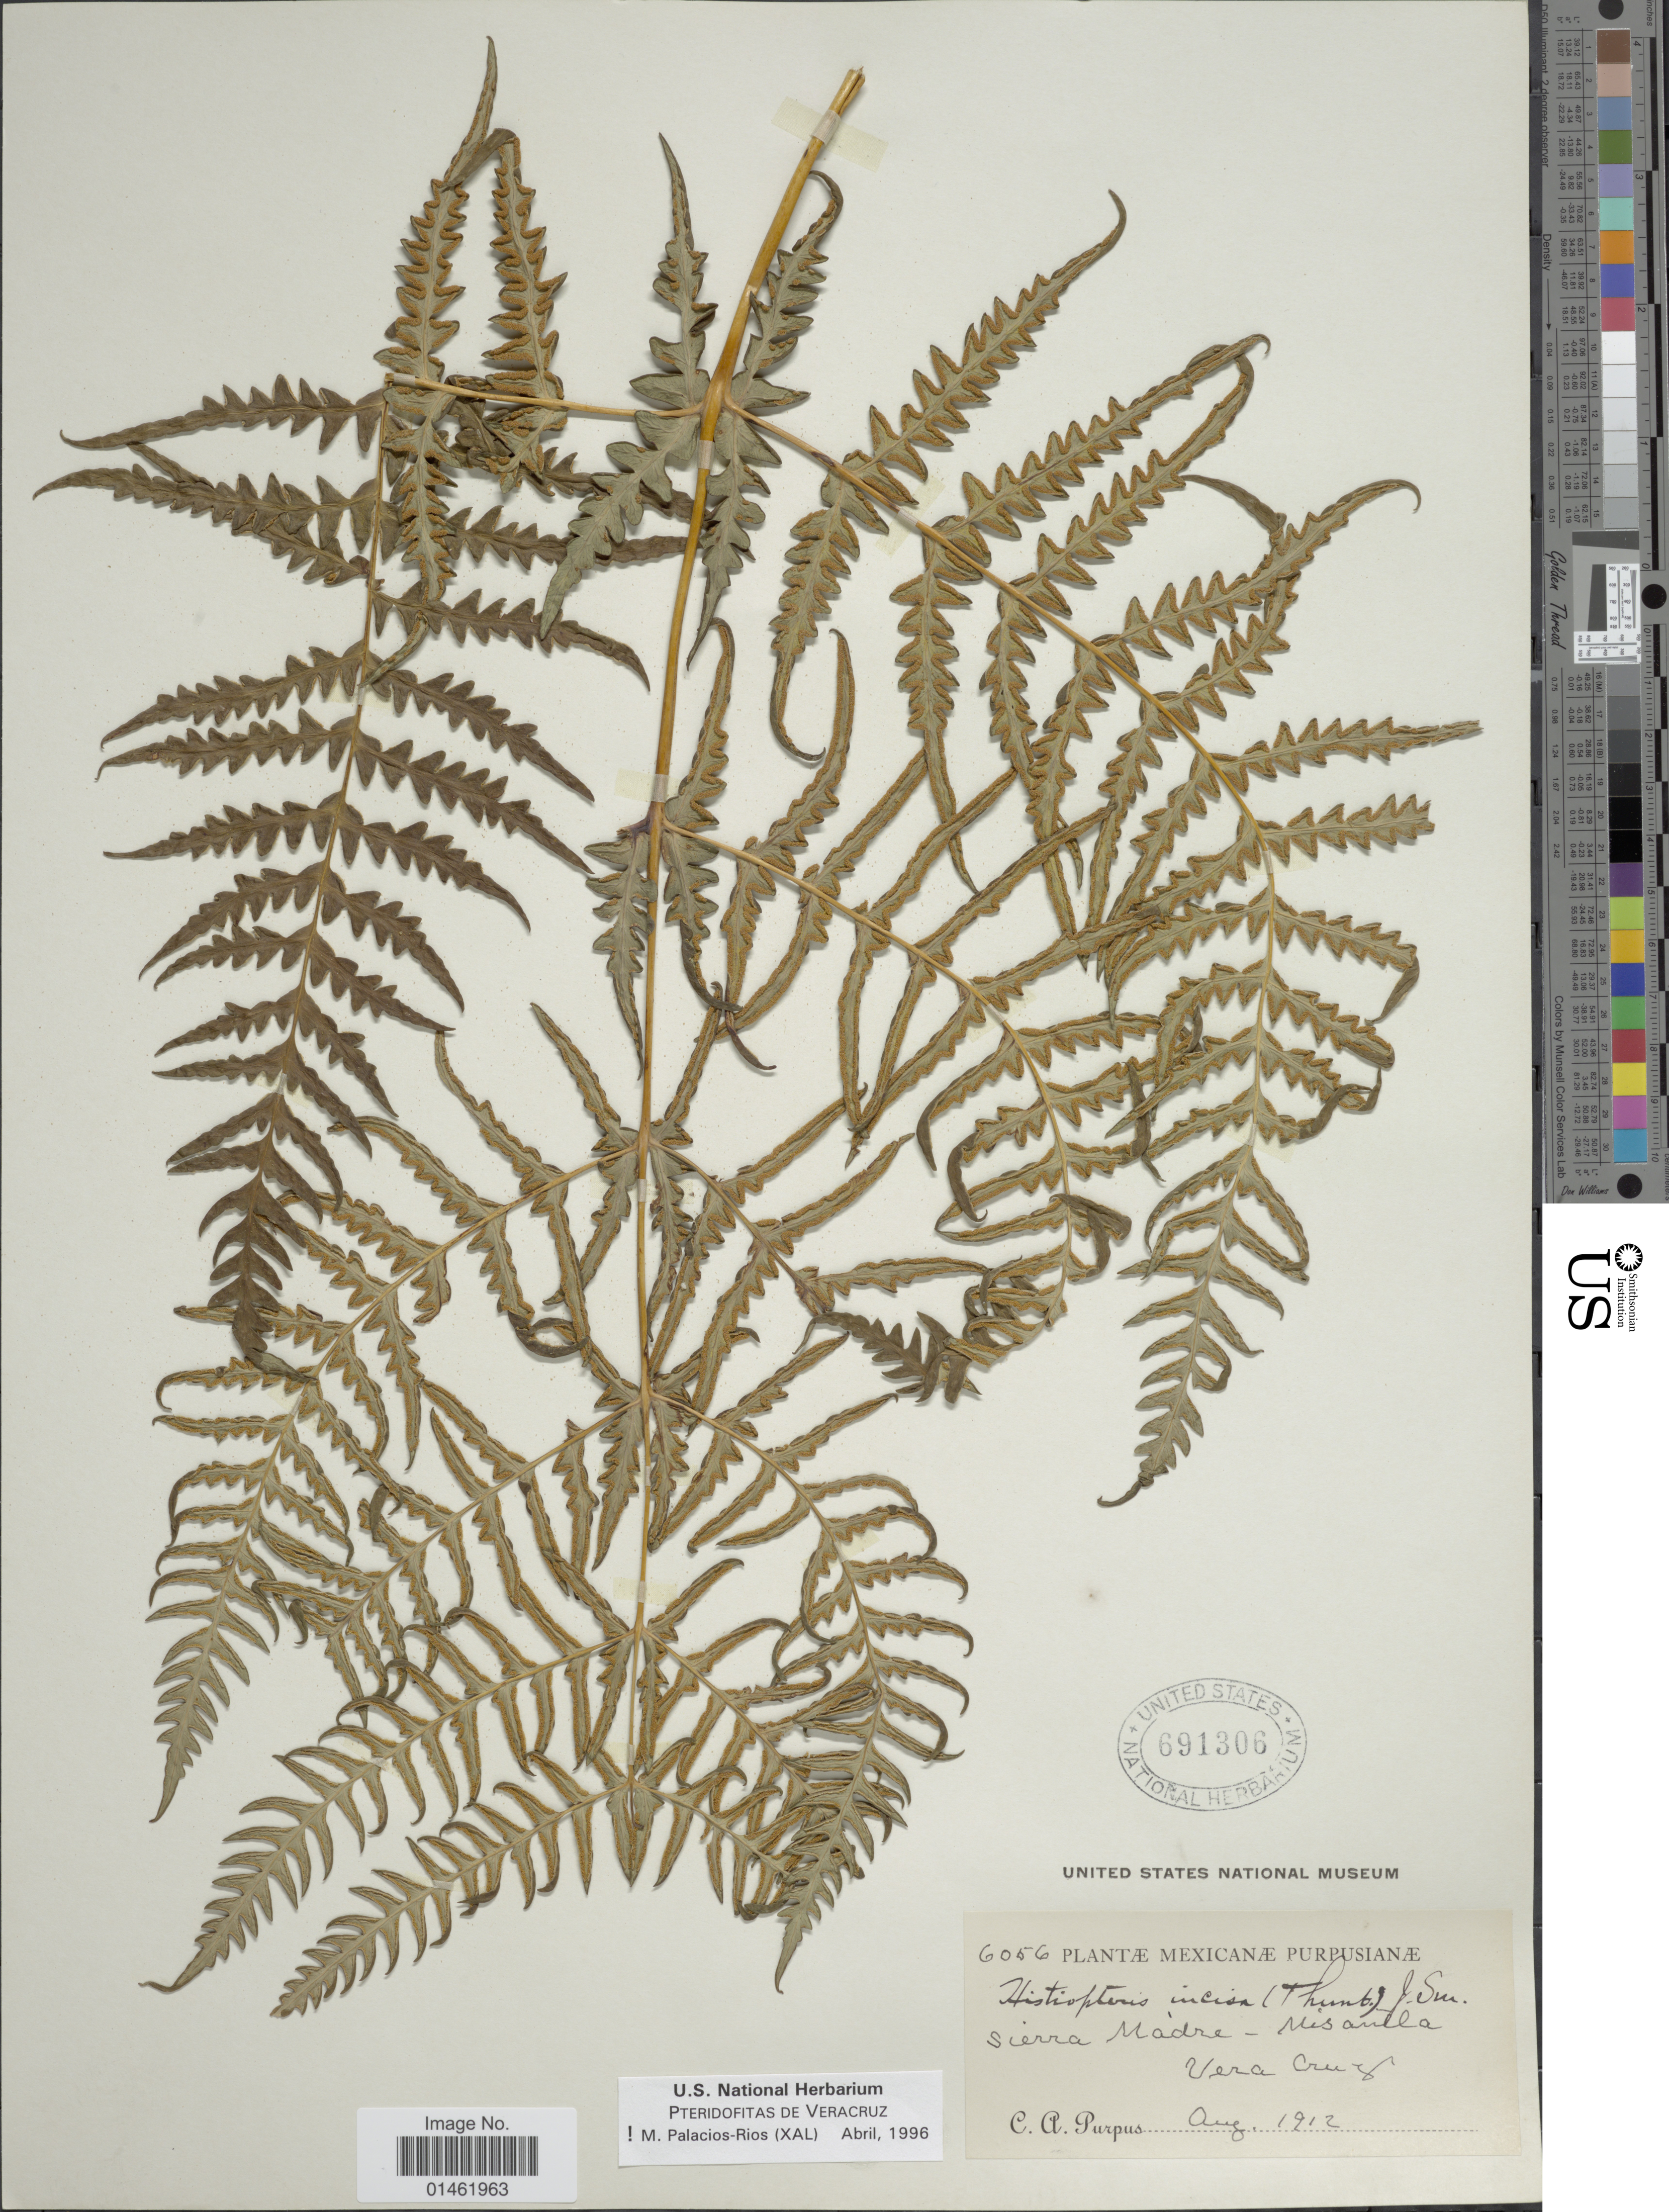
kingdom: Plantae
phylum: Tracheophyta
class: Polypodiopsida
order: Polypodiales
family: Dennstaedtiaceae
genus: Histiopteris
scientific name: Histiopteris incisa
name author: (Thunb.) J. Sm.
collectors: C. A. Purpus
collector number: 6056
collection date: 1912-08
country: Mexico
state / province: Veracruz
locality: Sierra Madre-Misantla Vera Cruz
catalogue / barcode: US 691306